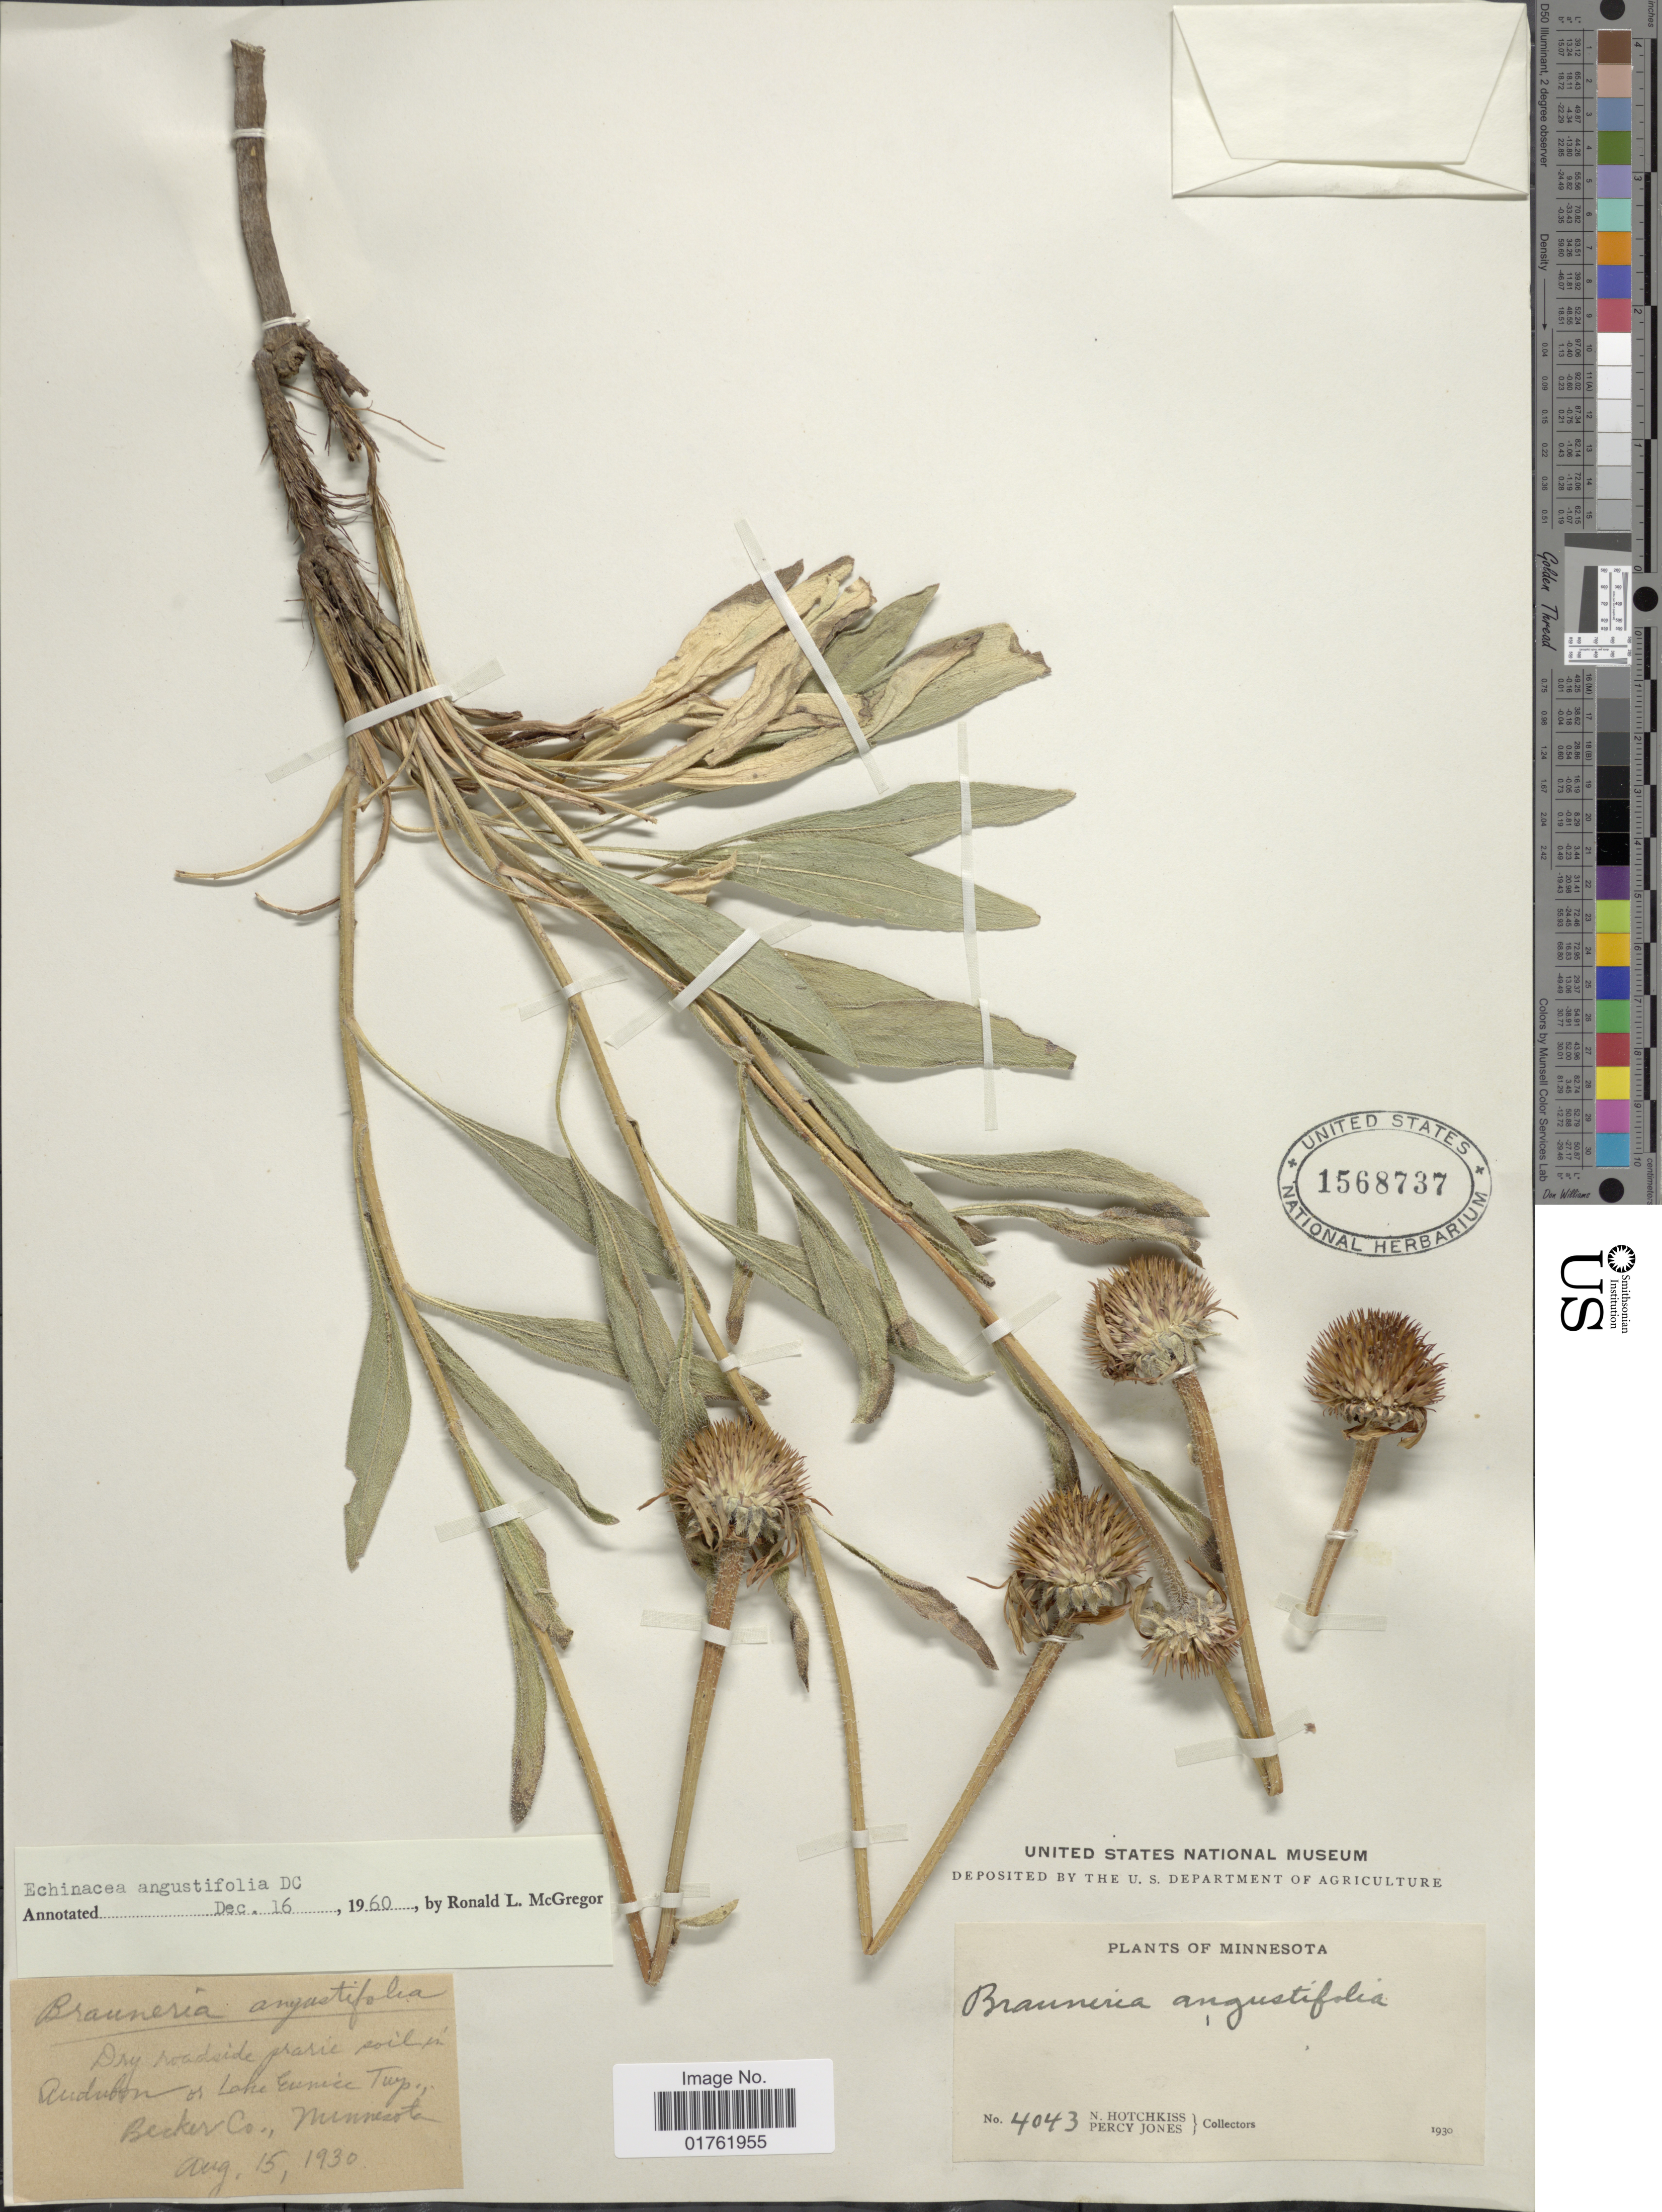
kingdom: Plantae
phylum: Tracheophyta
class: Magnoliopsida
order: Asterales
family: Asteraceae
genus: Echinacea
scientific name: Echinacea angustifolia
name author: DC.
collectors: N. Hotchkiss & P. Jones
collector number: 4043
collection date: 1930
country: United States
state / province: Minnesota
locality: Audubon or Lake Eunice Twp., Becker Co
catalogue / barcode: US 1568737